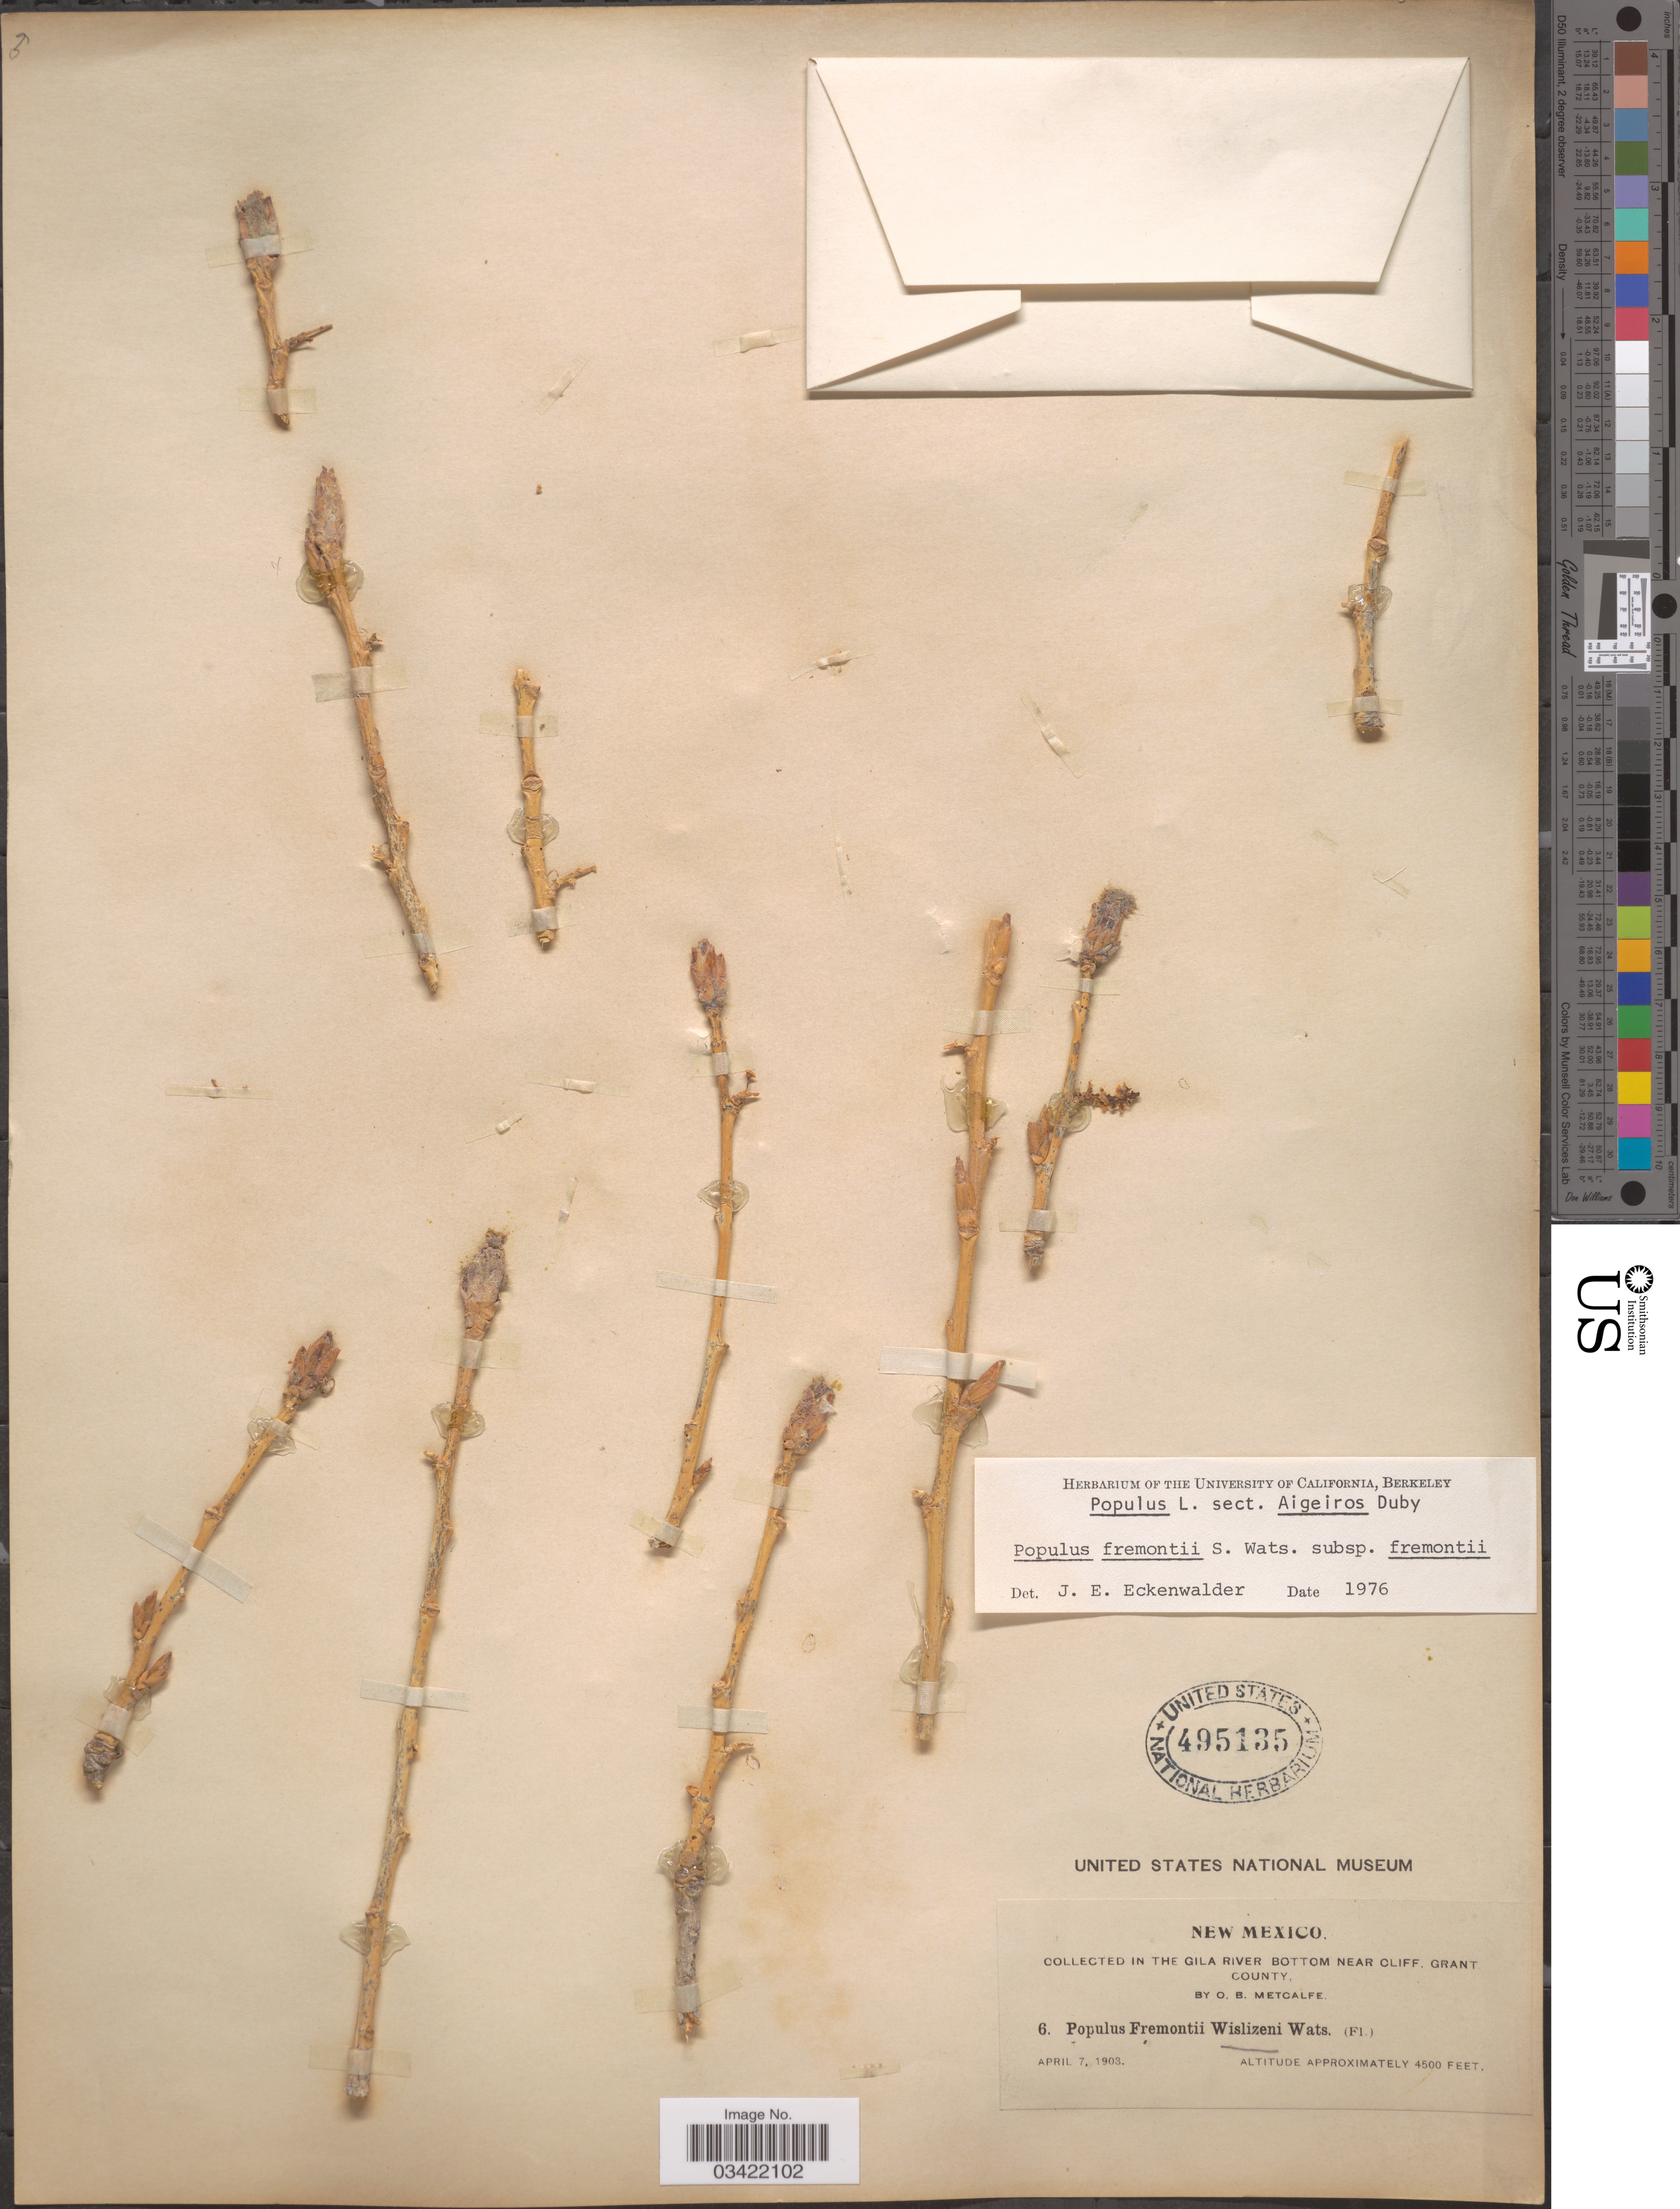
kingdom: Plantae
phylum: Tracheophyta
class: Magnoliopsida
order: Malpighiales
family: Salicaceae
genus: Populus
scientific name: Populus fremontii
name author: S. Watson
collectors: O. B. Metcalfe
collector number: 6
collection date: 1903-04-07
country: United States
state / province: New Mexico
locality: In the Gila River bottom near cliff, Grant County.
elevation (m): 1372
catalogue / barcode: US 495135